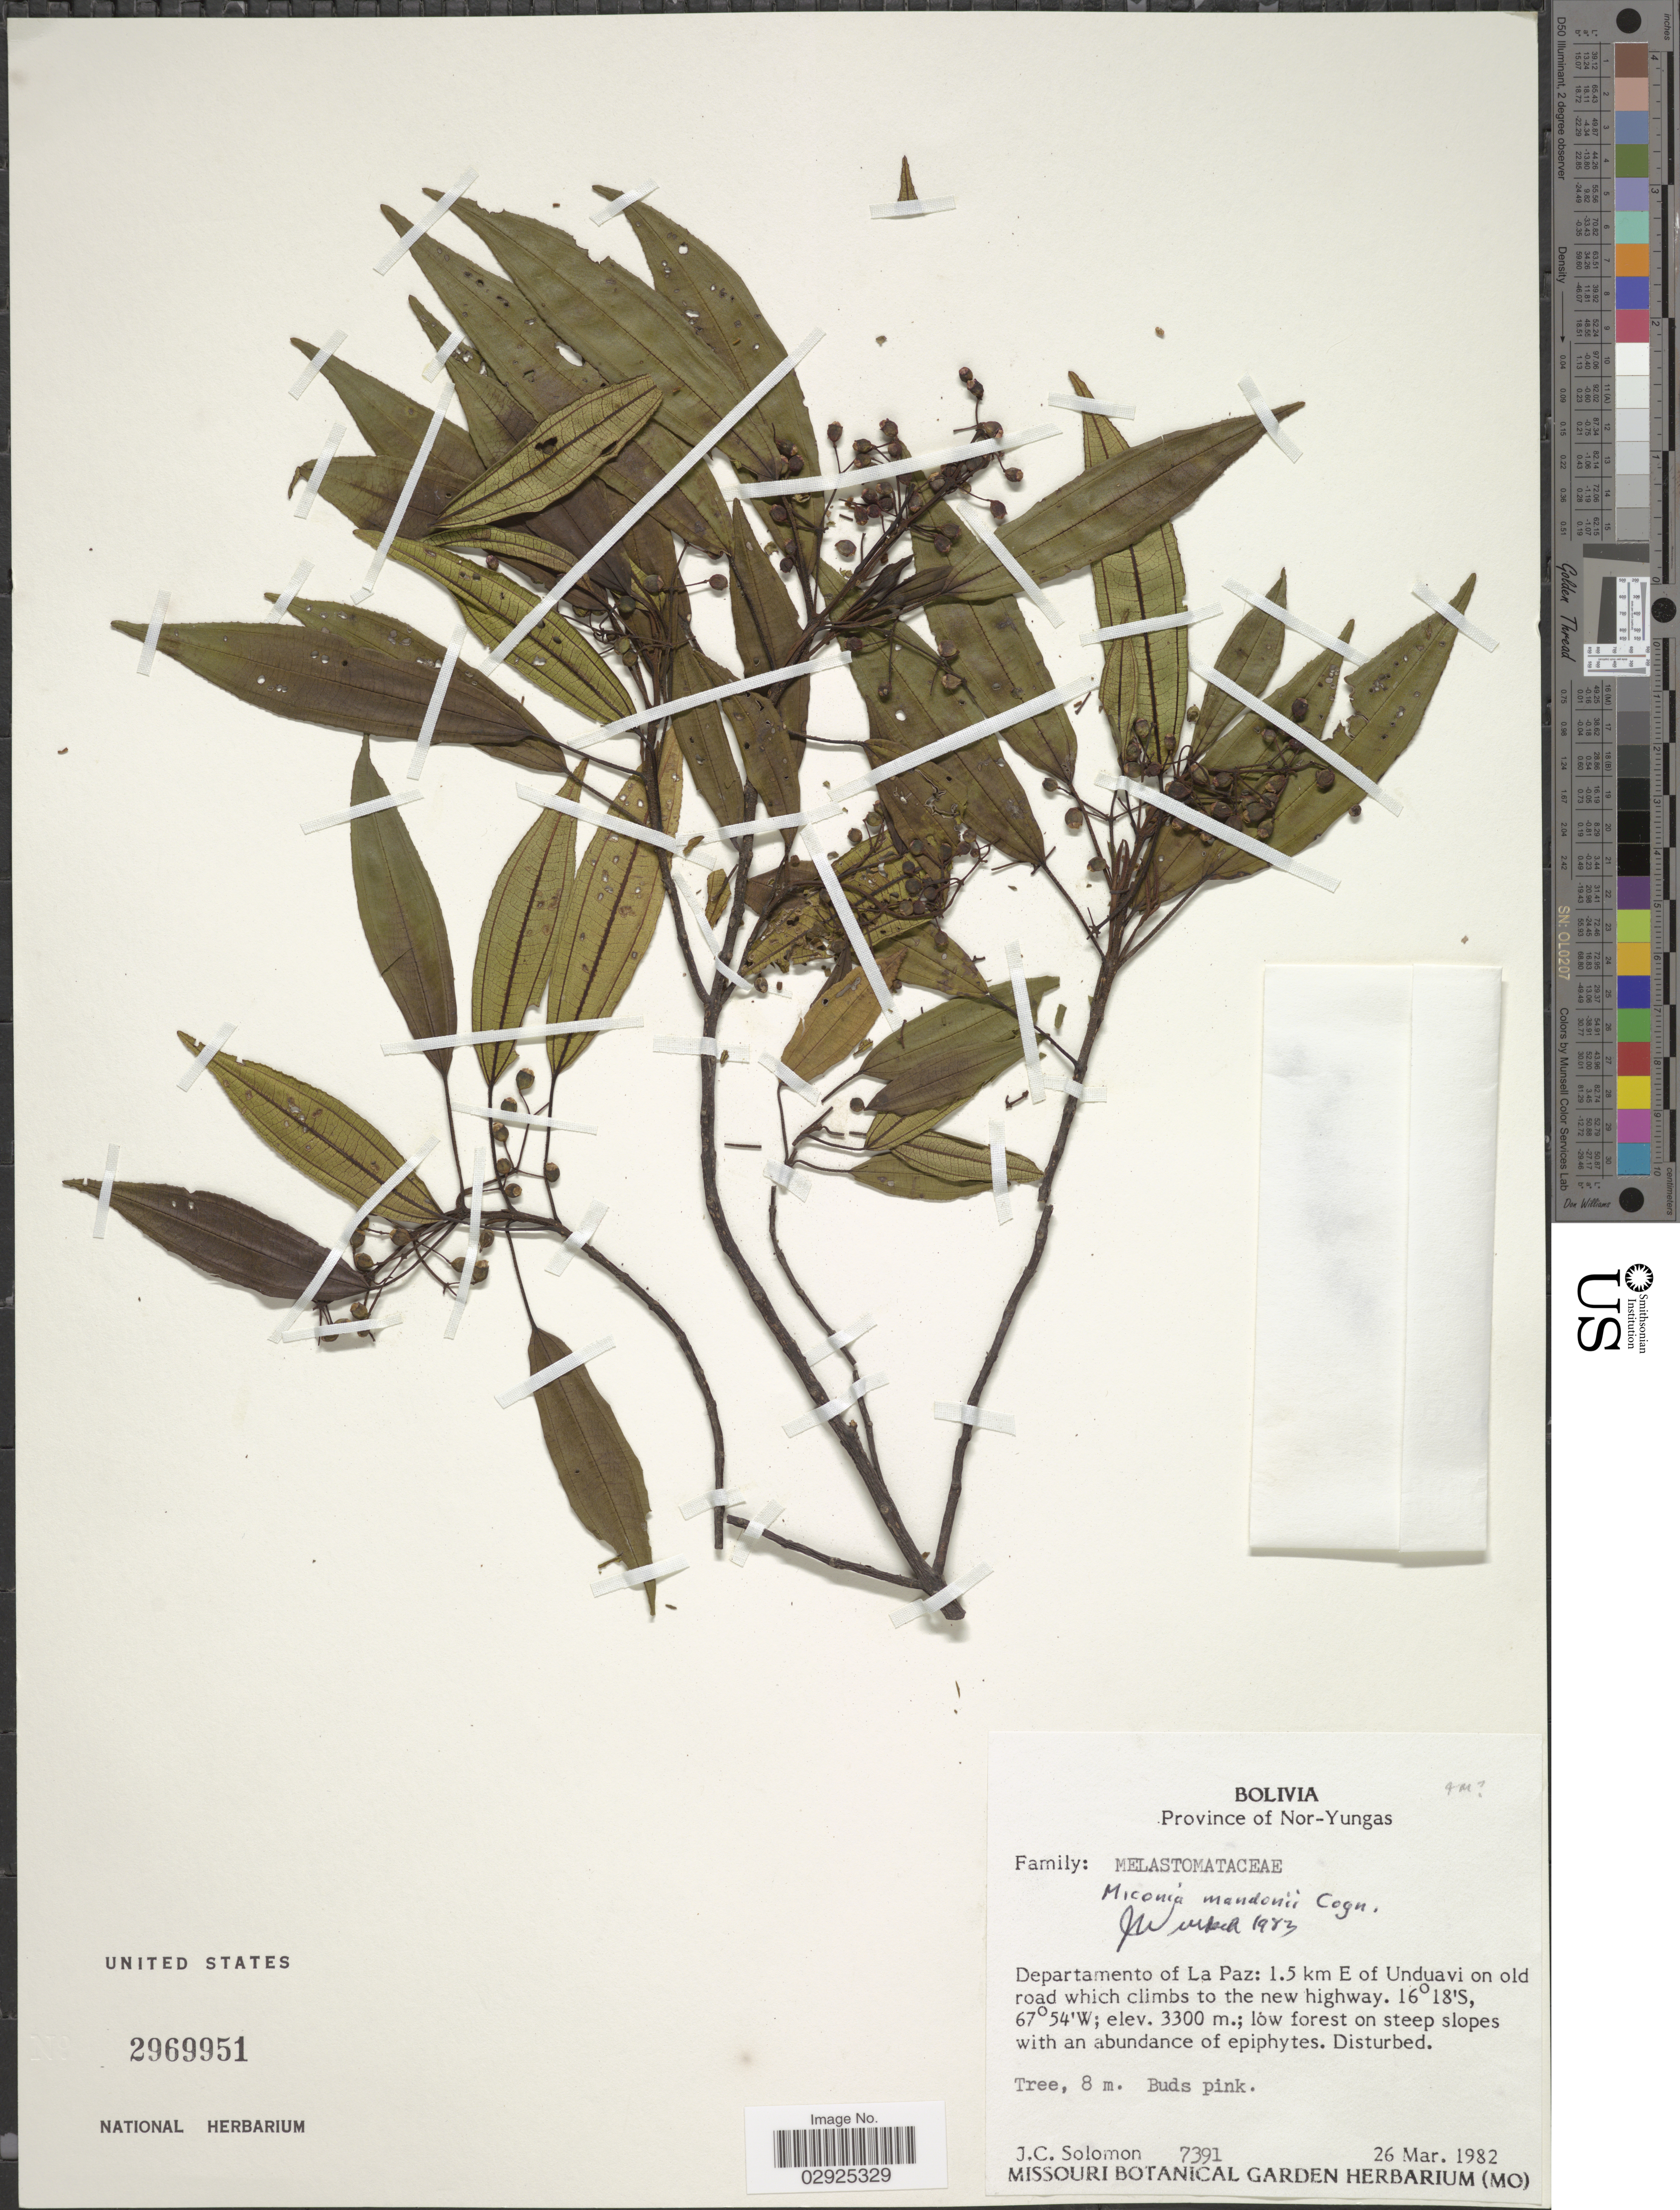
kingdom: Plantae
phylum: Tracheophyta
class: Magnoliopsida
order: Myrtales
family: Melastomataceae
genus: Miconia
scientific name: Miconia mandonii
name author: Cogn. in A. DC.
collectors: J. C. Solomon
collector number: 7391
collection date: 1982-03-26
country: Bolivia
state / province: La Paz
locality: Province of Nor-Yungas, Departamento of La Paz: 1.5 km E of Unduavi on old road which climbs to the new highway.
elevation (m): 3300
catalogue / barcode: US 2969951